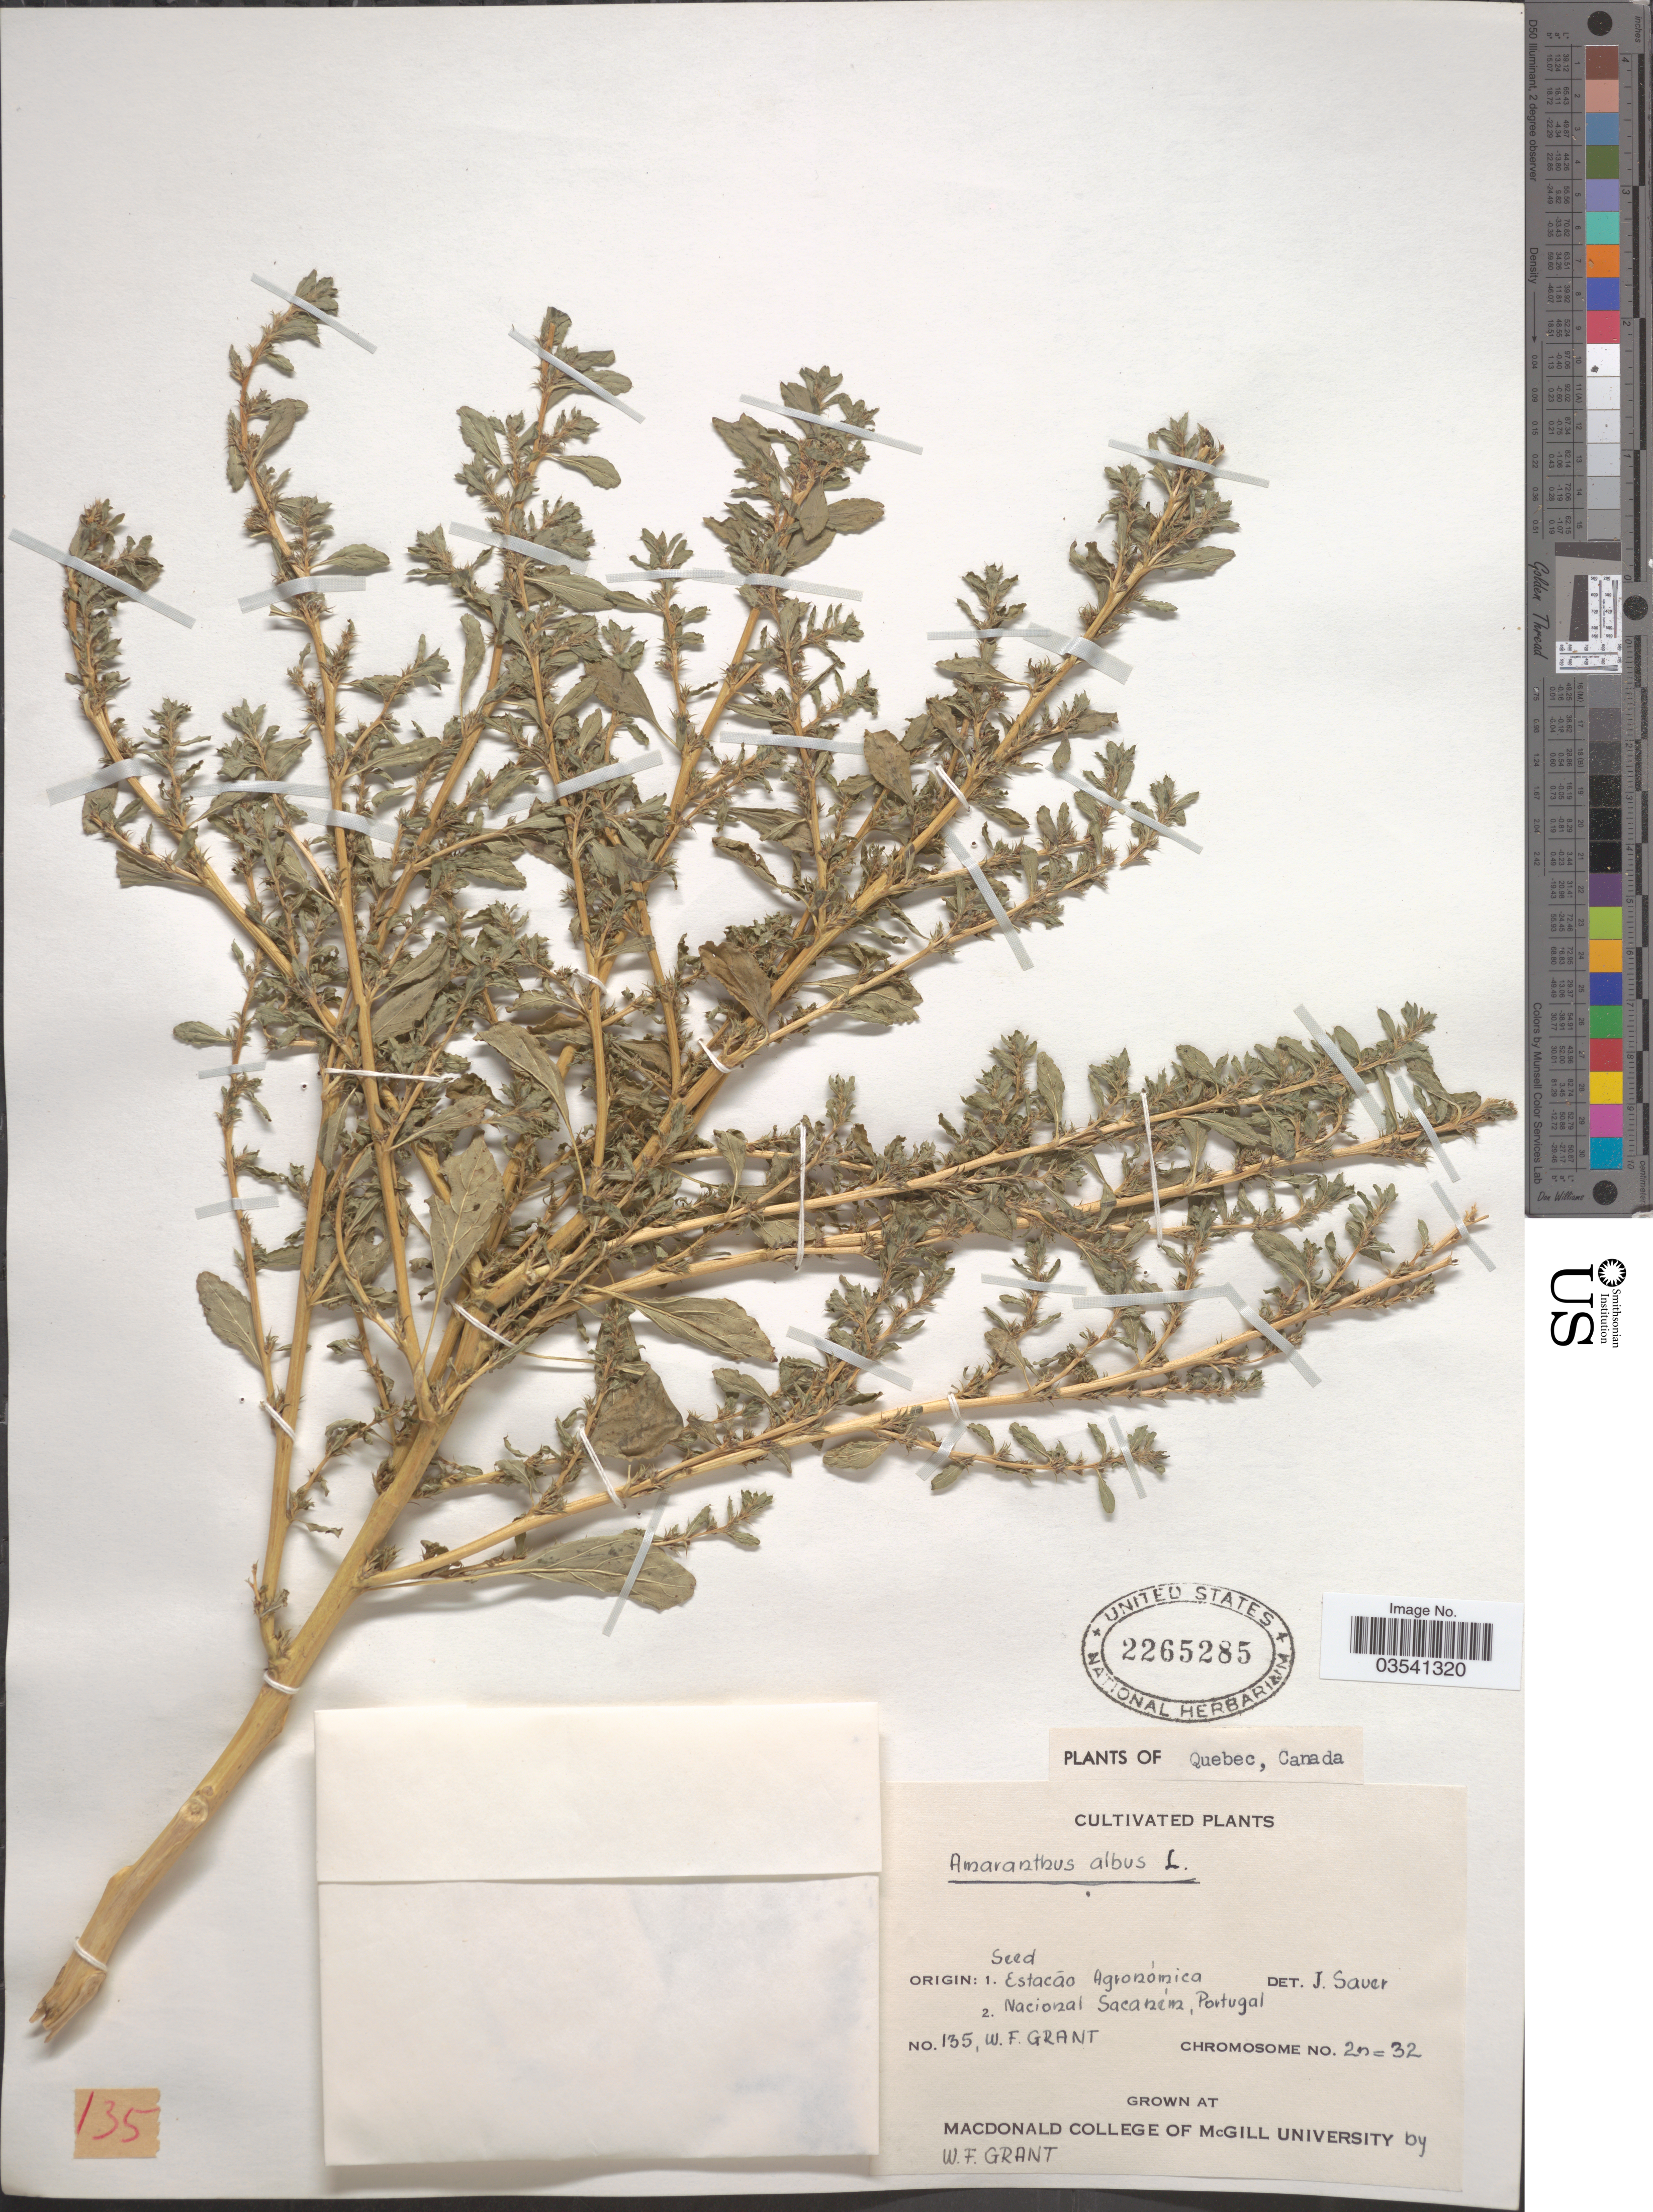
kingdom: Plantae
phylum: Tracheophyta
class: Magnoliopsida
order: Caryophyllales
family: Amaranthaceae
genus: Amaranthus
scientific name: Amaranthus albus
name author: L.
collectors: W. Grant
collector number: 135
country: Canada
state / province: Quebec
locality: Grown at MacDonald College of McGill University.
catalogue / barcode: US 2265285